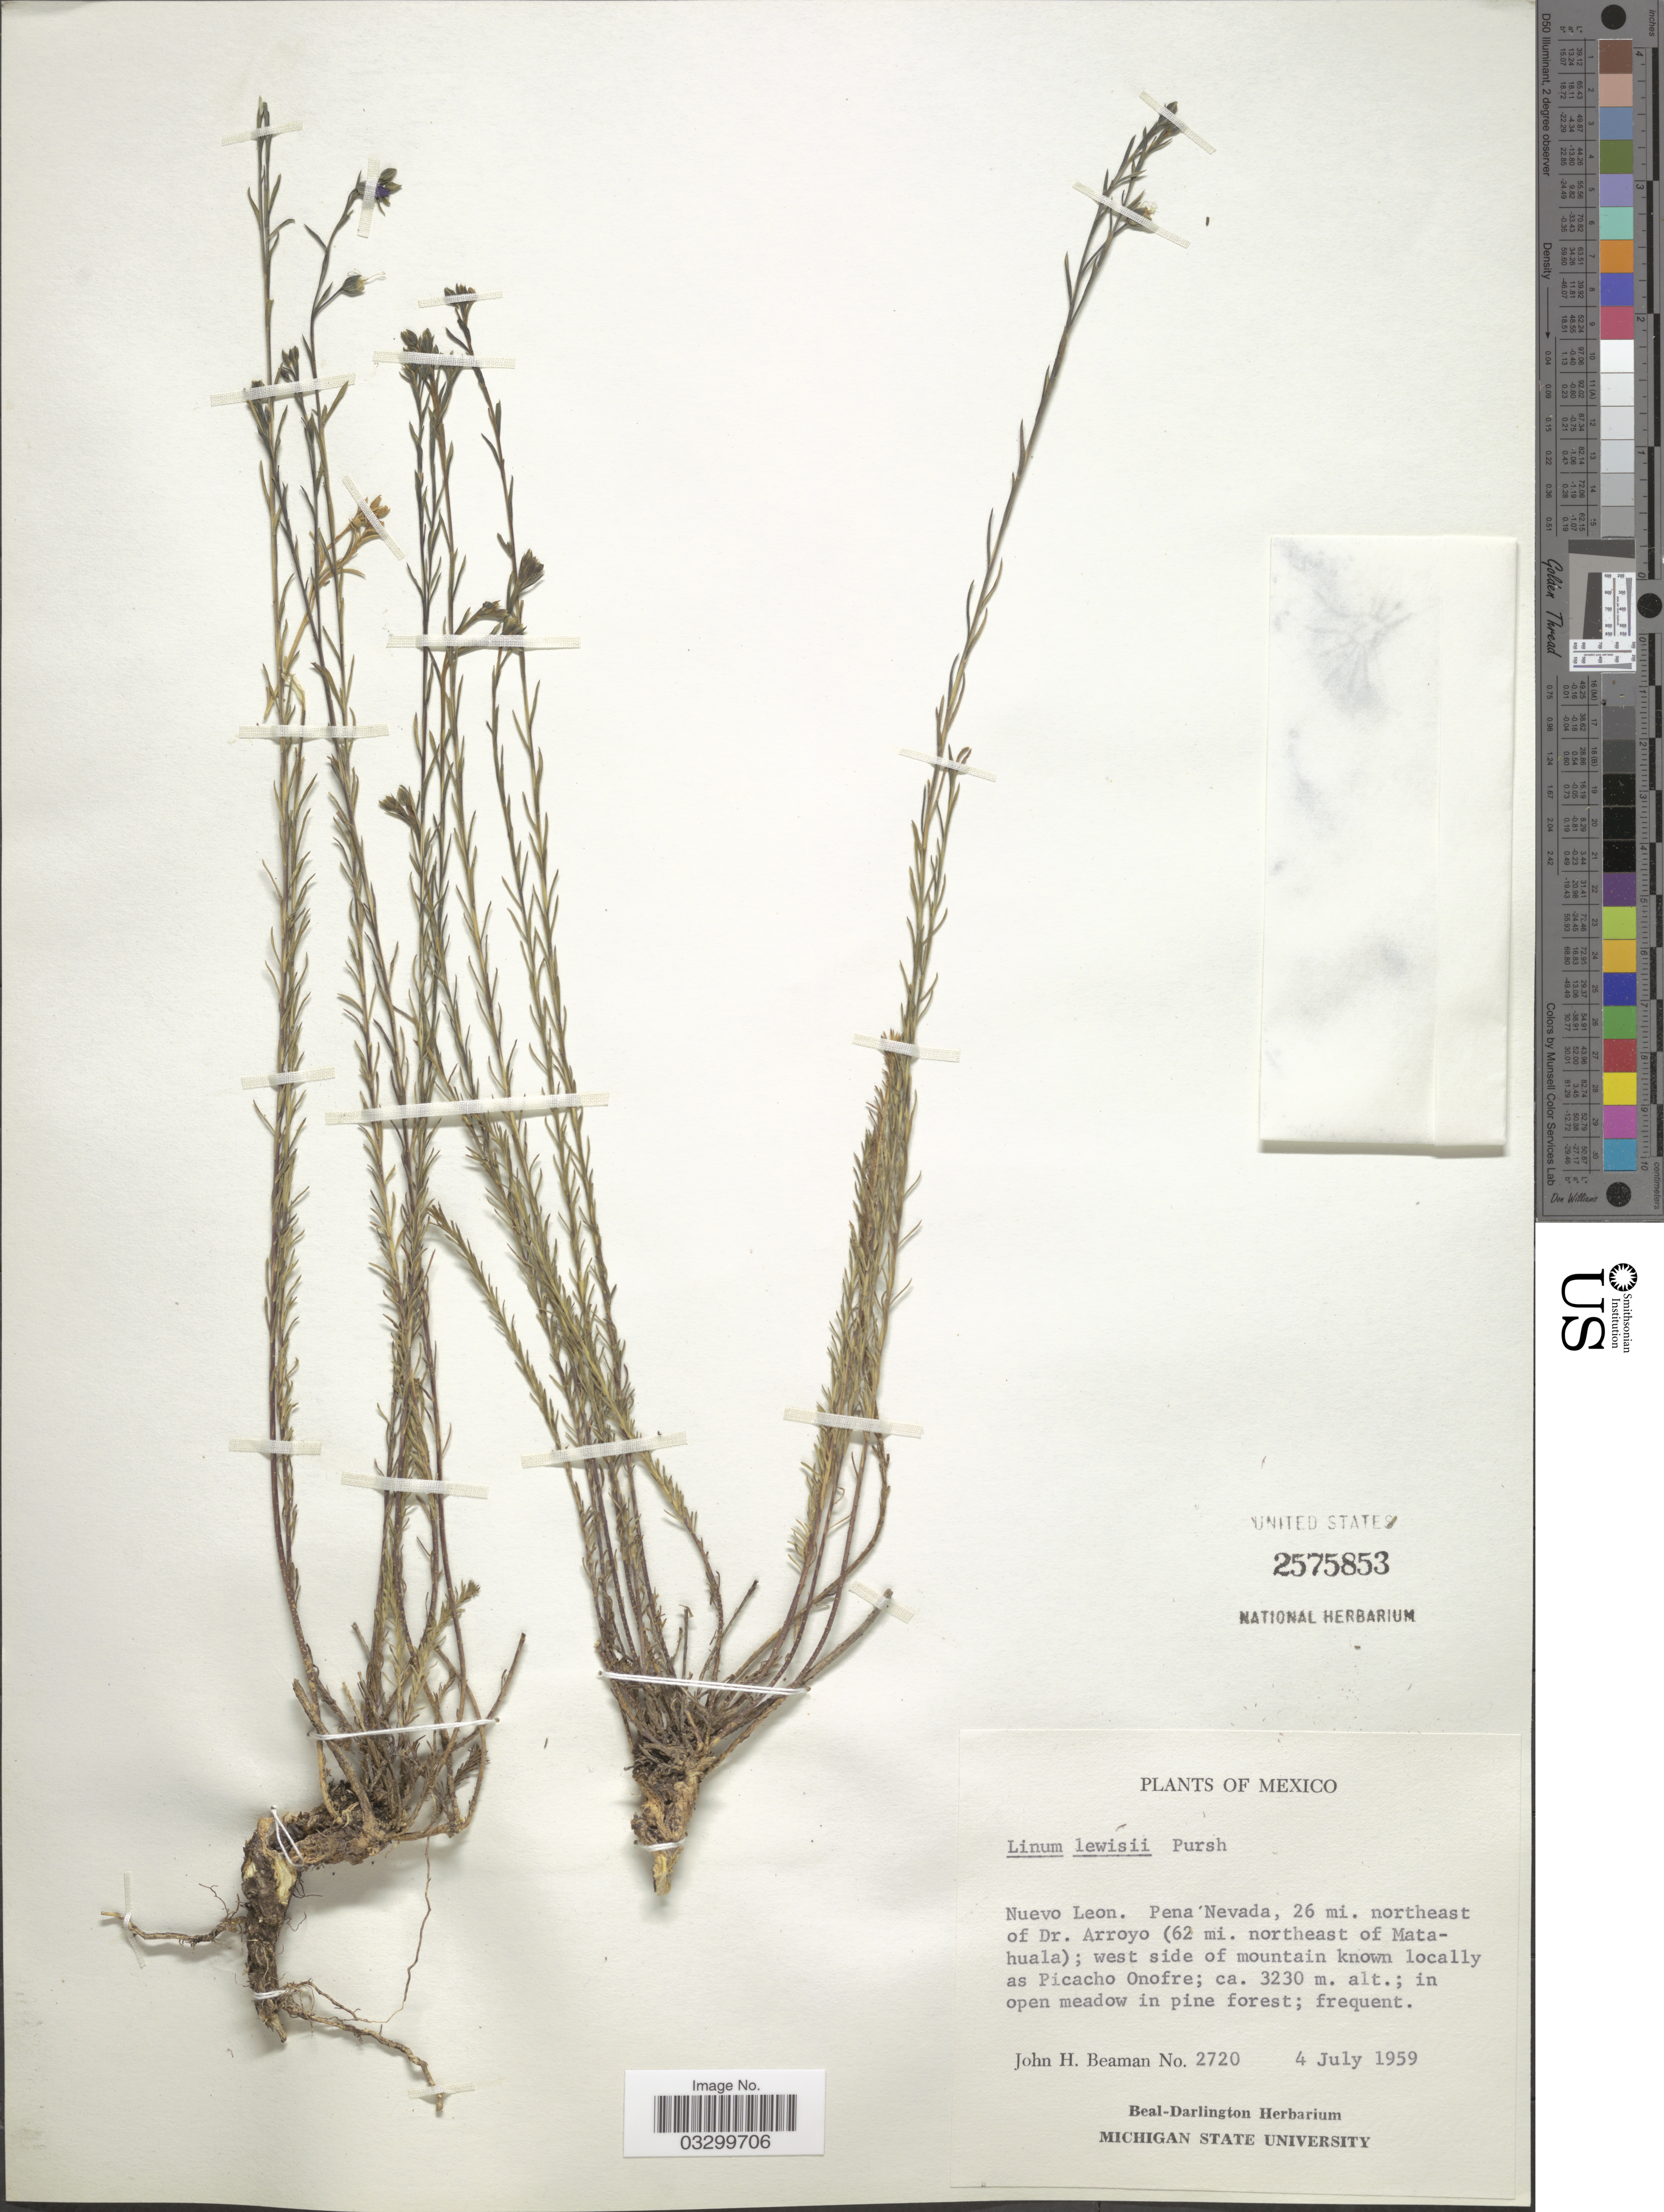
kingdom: Plantae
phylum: Tracheophyta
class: Magnoliopsida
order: Malpighiales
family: Linaceae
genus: Linum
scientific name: Linum lewisii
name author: Pursh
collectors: J. H. Beaman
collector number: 2720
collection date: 1959-07-04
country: Mexico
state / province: Nuevo León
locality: Pena Nevada, 26 mi. northeast of Dr. Arroyo (62 mi. northeast of Matahuala); west side of mountain known locally as Picacho Onofre.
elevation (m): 3230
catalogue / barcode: US 2575853